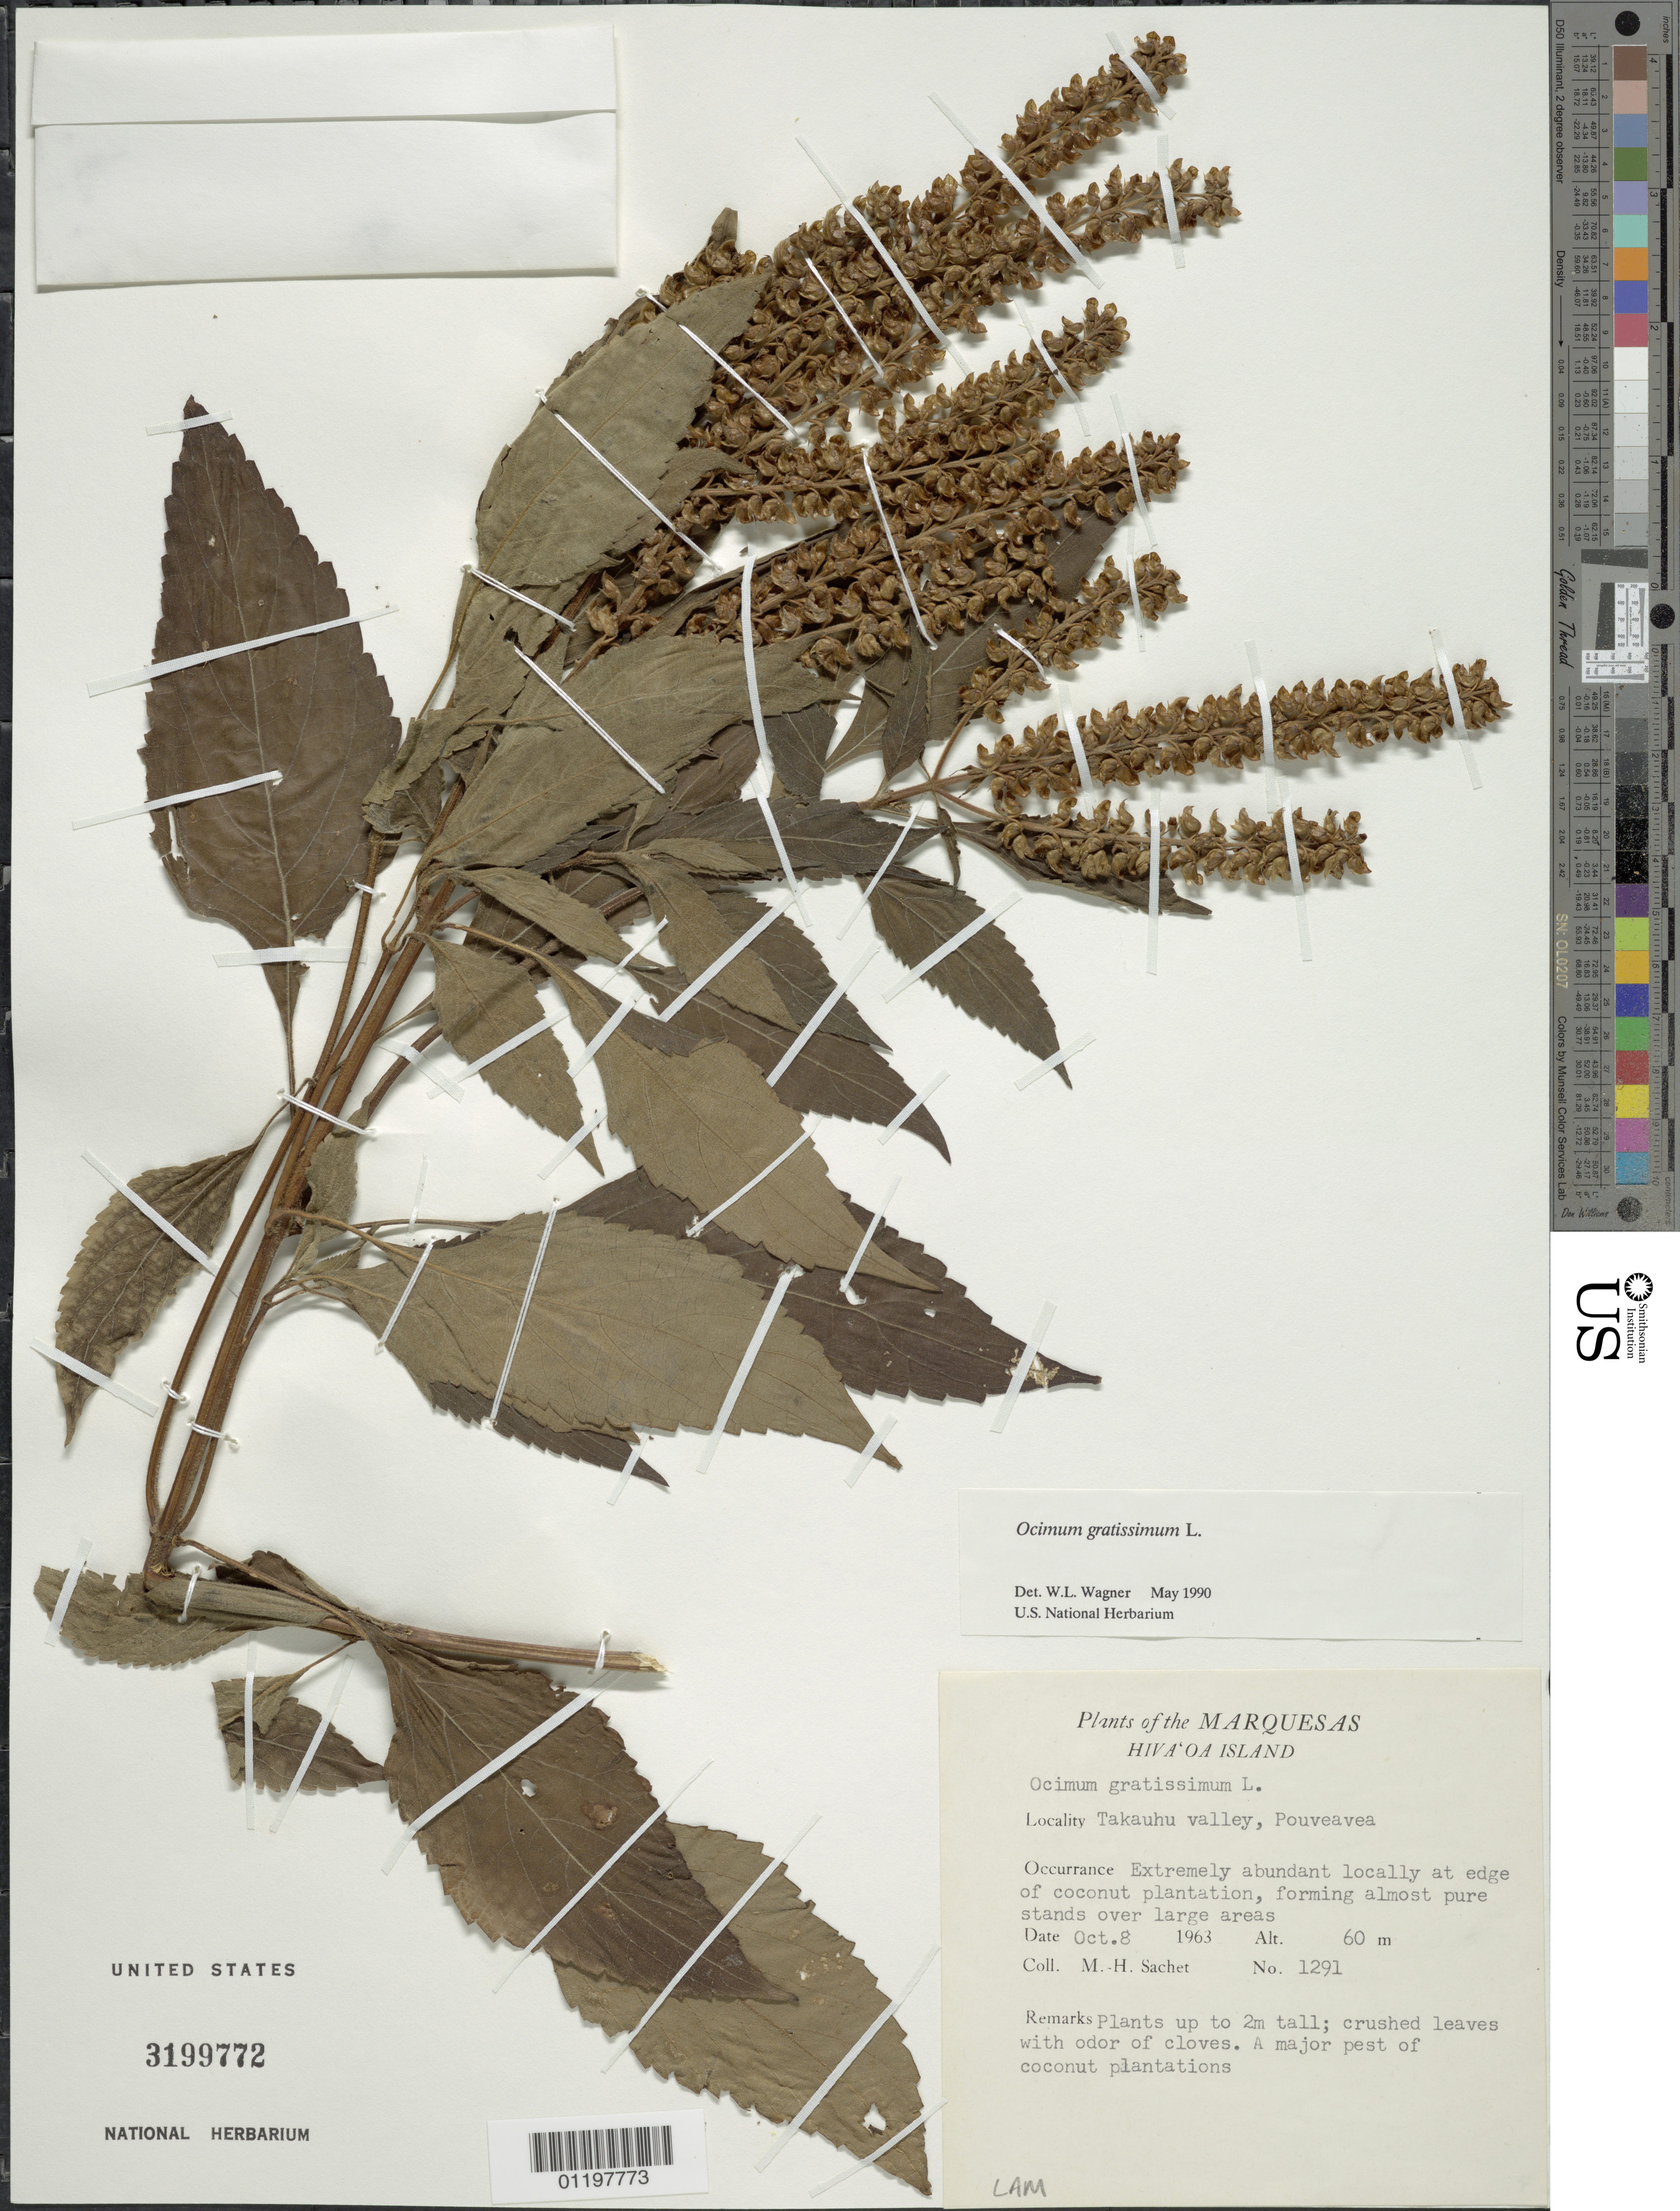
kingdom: Plantae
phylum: Tracheophyta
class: Magnoliopsida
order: Lamiales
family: Lamiaceae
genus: Ocimum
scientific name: Ocimum gratissimum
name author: L.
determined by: Wagner, W. L., (BOT), Smithsonian Institution - National Museum of Natural History (UNITED STATES)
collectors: M.-H. Sachet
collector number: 1291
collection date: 1963-10-08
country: French Polynesia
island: Hiva Oa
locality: Tahauku Valley, Pouveavea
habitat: At edge of coconut plantation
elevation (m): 60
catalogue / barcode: US 3199772